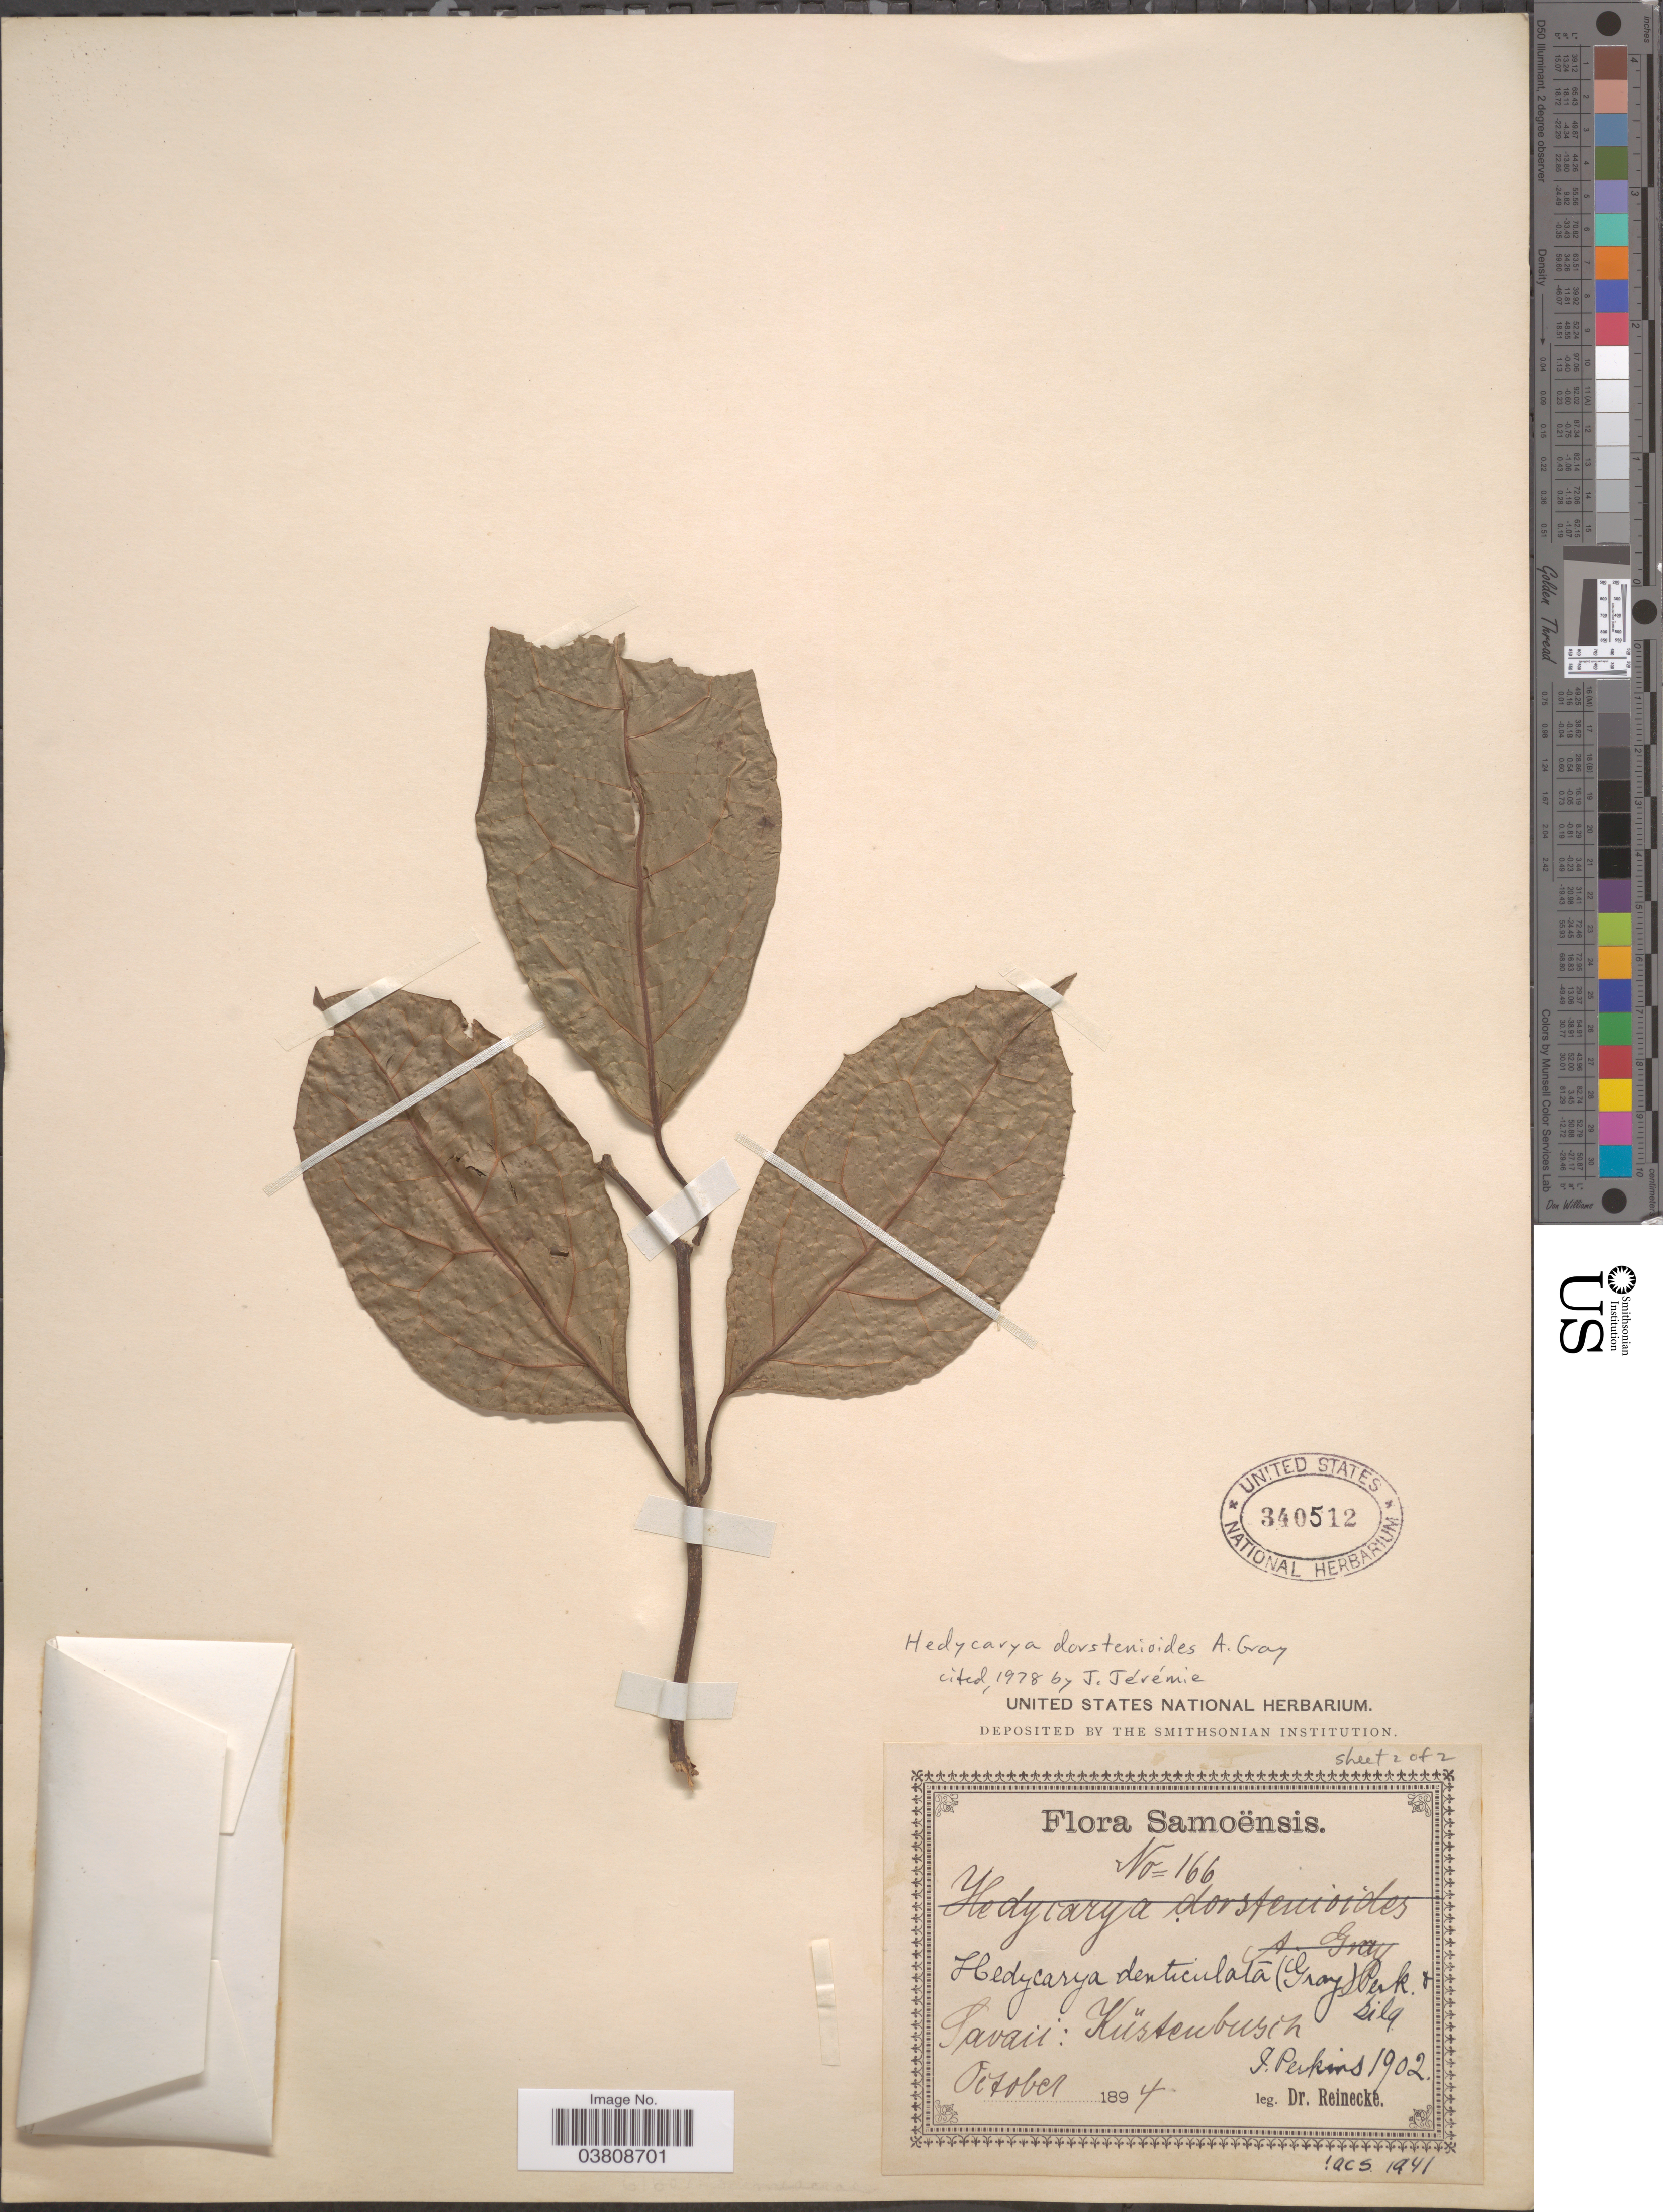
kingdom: Plantae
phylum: Tracheophyta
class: Magnoliopsida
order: Laurales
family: Monimiaceae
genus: Hedycarya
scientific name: Hedycarya dorstenioides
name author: A. Gray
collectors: -- Reinecke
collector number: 166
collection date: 1894-10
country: Samoa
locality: Savaii: Küstenbusch.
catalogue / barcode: US 340512